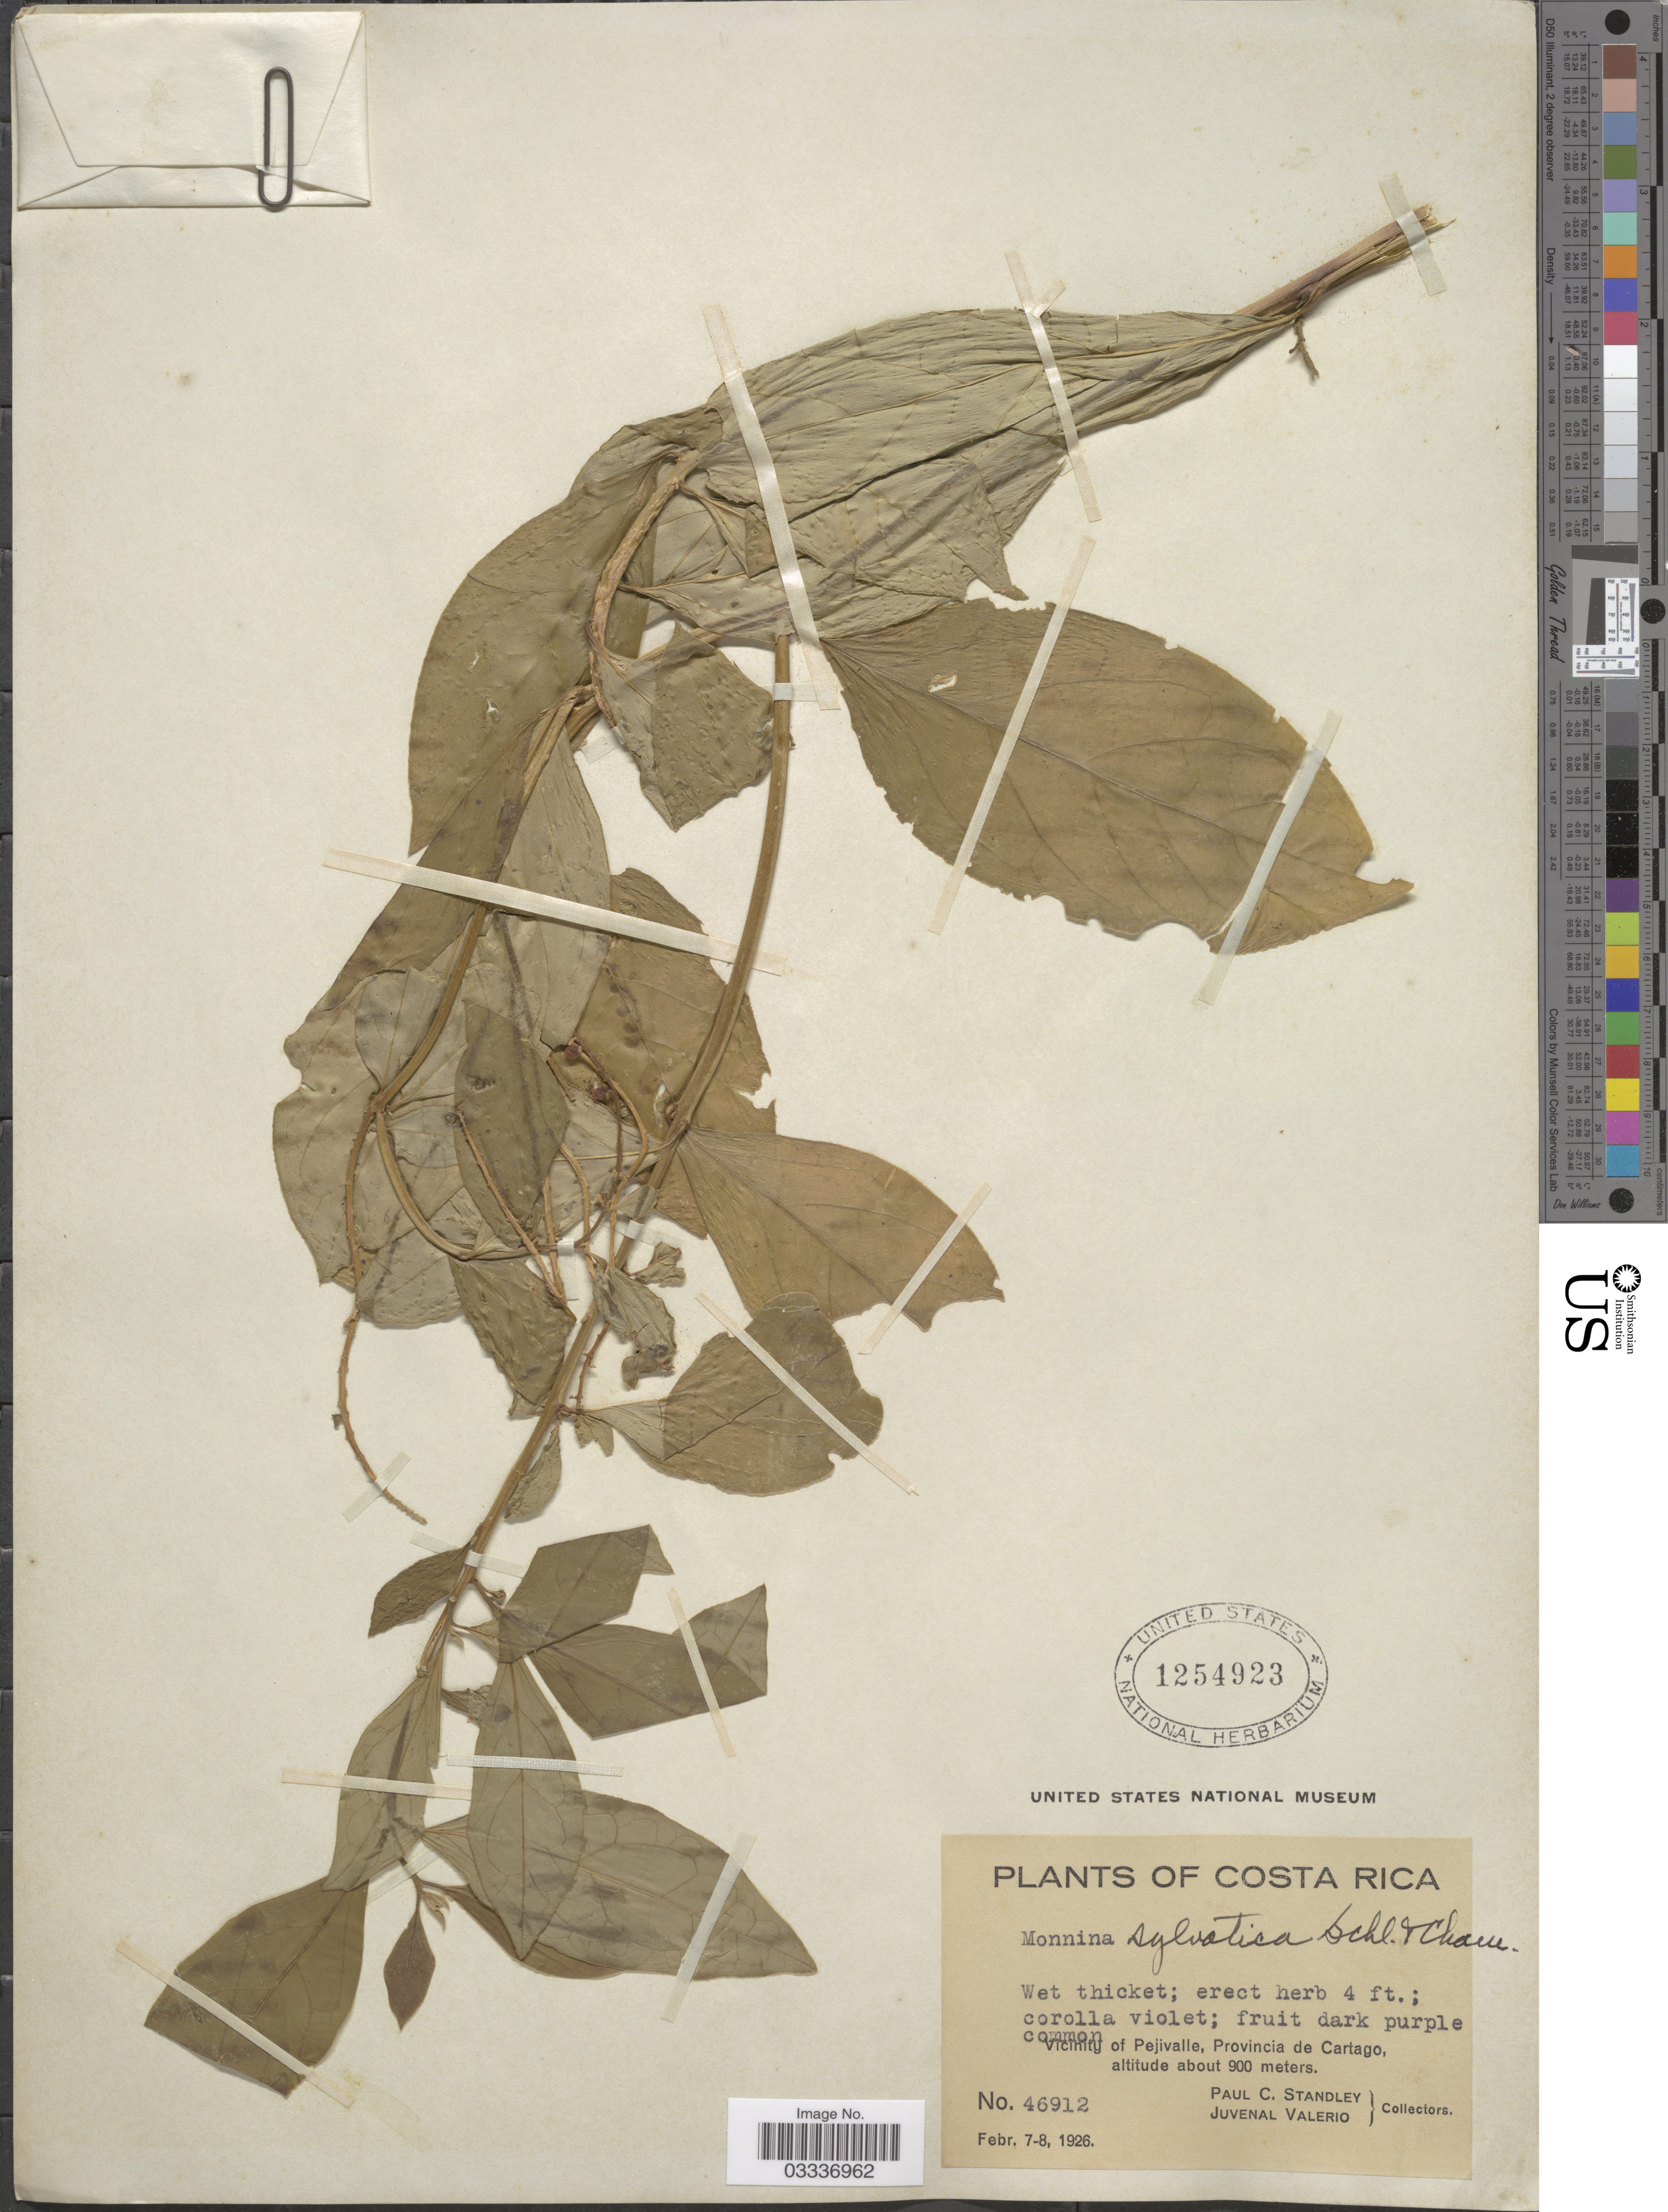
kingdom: Plantae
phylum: Tracheophyta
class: Magnoliopsida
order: Fabales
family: Polygalaceae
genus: Monnina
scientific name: Monnina sylvatica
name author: Schltdl. & Cham.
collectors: P. C. Standley & J. Valerio R.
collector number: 46912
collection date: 1926-02-07/1926-02-08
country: Costa Rica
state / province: Cartago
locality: Vicinity of Pejivalle.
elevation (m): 900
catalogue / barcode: US 1254923